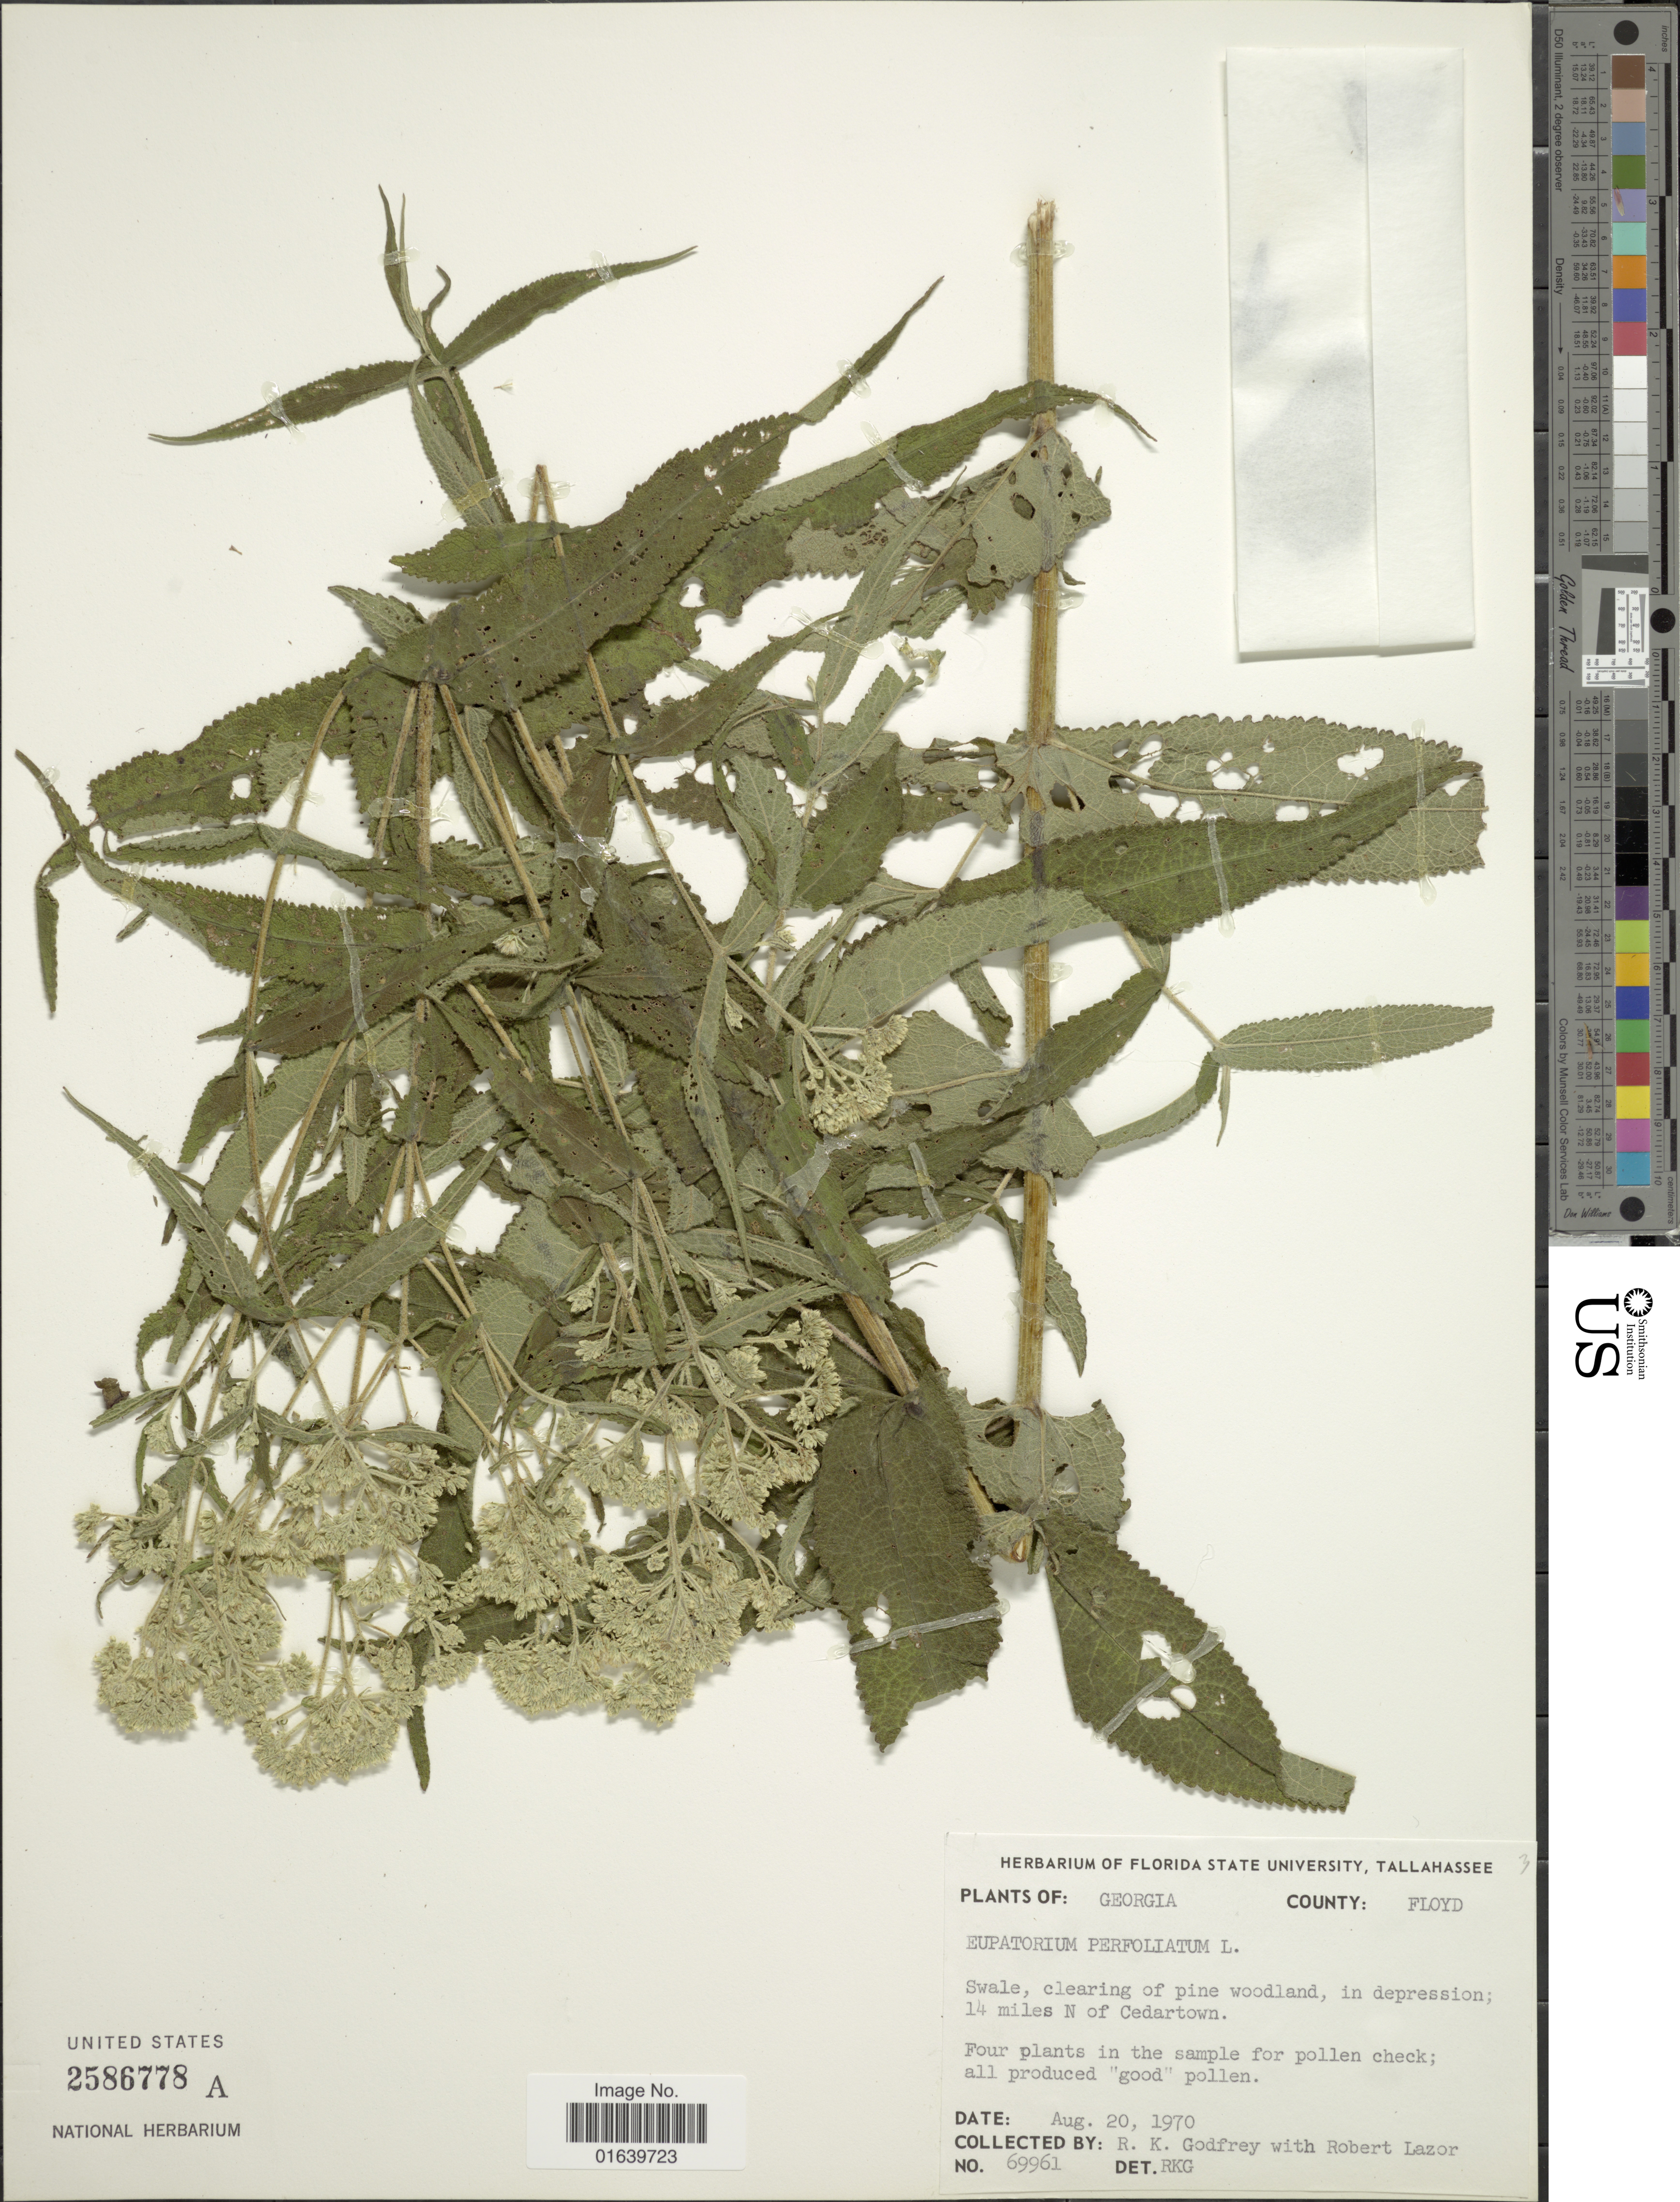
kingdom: Plantae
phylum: Tracheophyta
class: Magnoliopsida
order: Asterales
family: Asteraceae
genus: Eupatorium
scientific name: Eupatorium perfoliatum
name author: L.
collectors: R. K. Godfrey & R. L. Lazor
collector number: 69961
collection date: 1970-08-20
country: United States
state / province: Georgia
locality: County Floud, swale, clearing of pine woodland, in depression; 14 miles N of Cedartown.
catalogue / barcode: US 2586778A